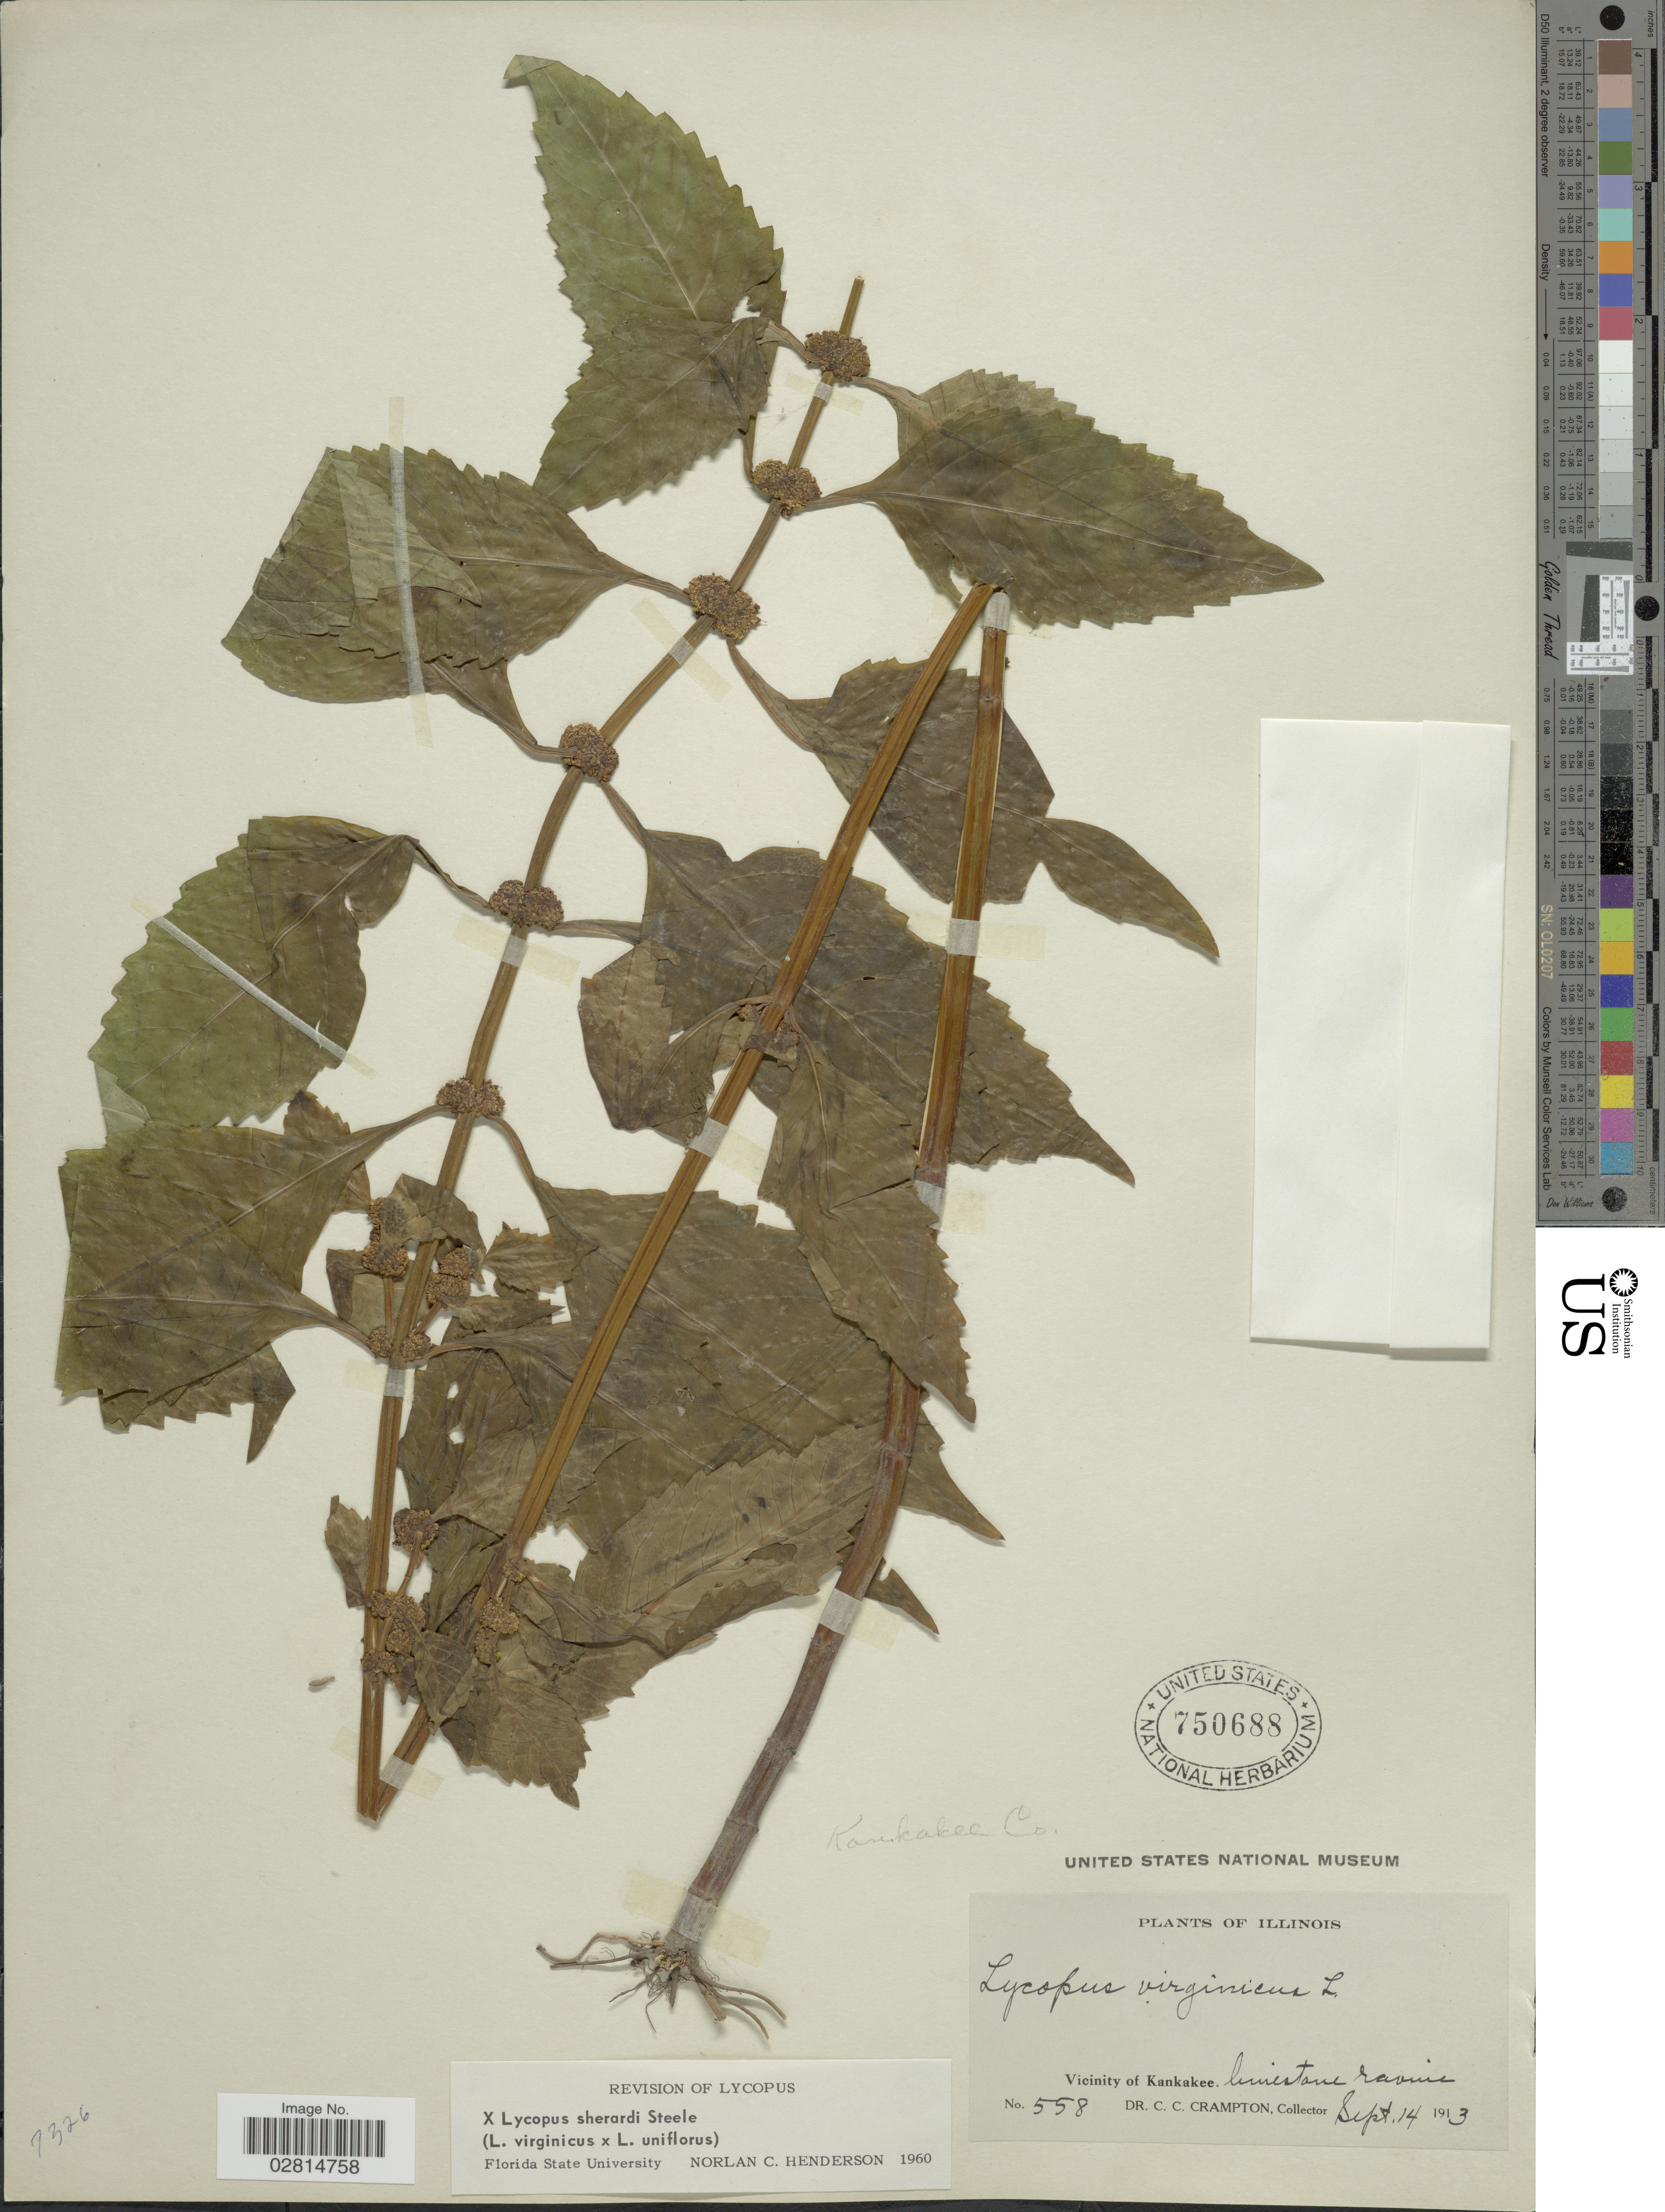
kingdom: Plantae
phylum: Tracheophyta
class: Magnoliopsida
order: Lamiales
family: Lamiaceae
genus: Lycopus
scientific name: Lycopus x sherardii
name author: E.S. Steele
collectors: C. Crampton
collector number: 558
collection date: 1913-09-14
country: United States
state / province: Illinois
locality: Vicinity of Kankakee. Limestone ravine. Kankakee Co.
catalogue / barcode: US 750688